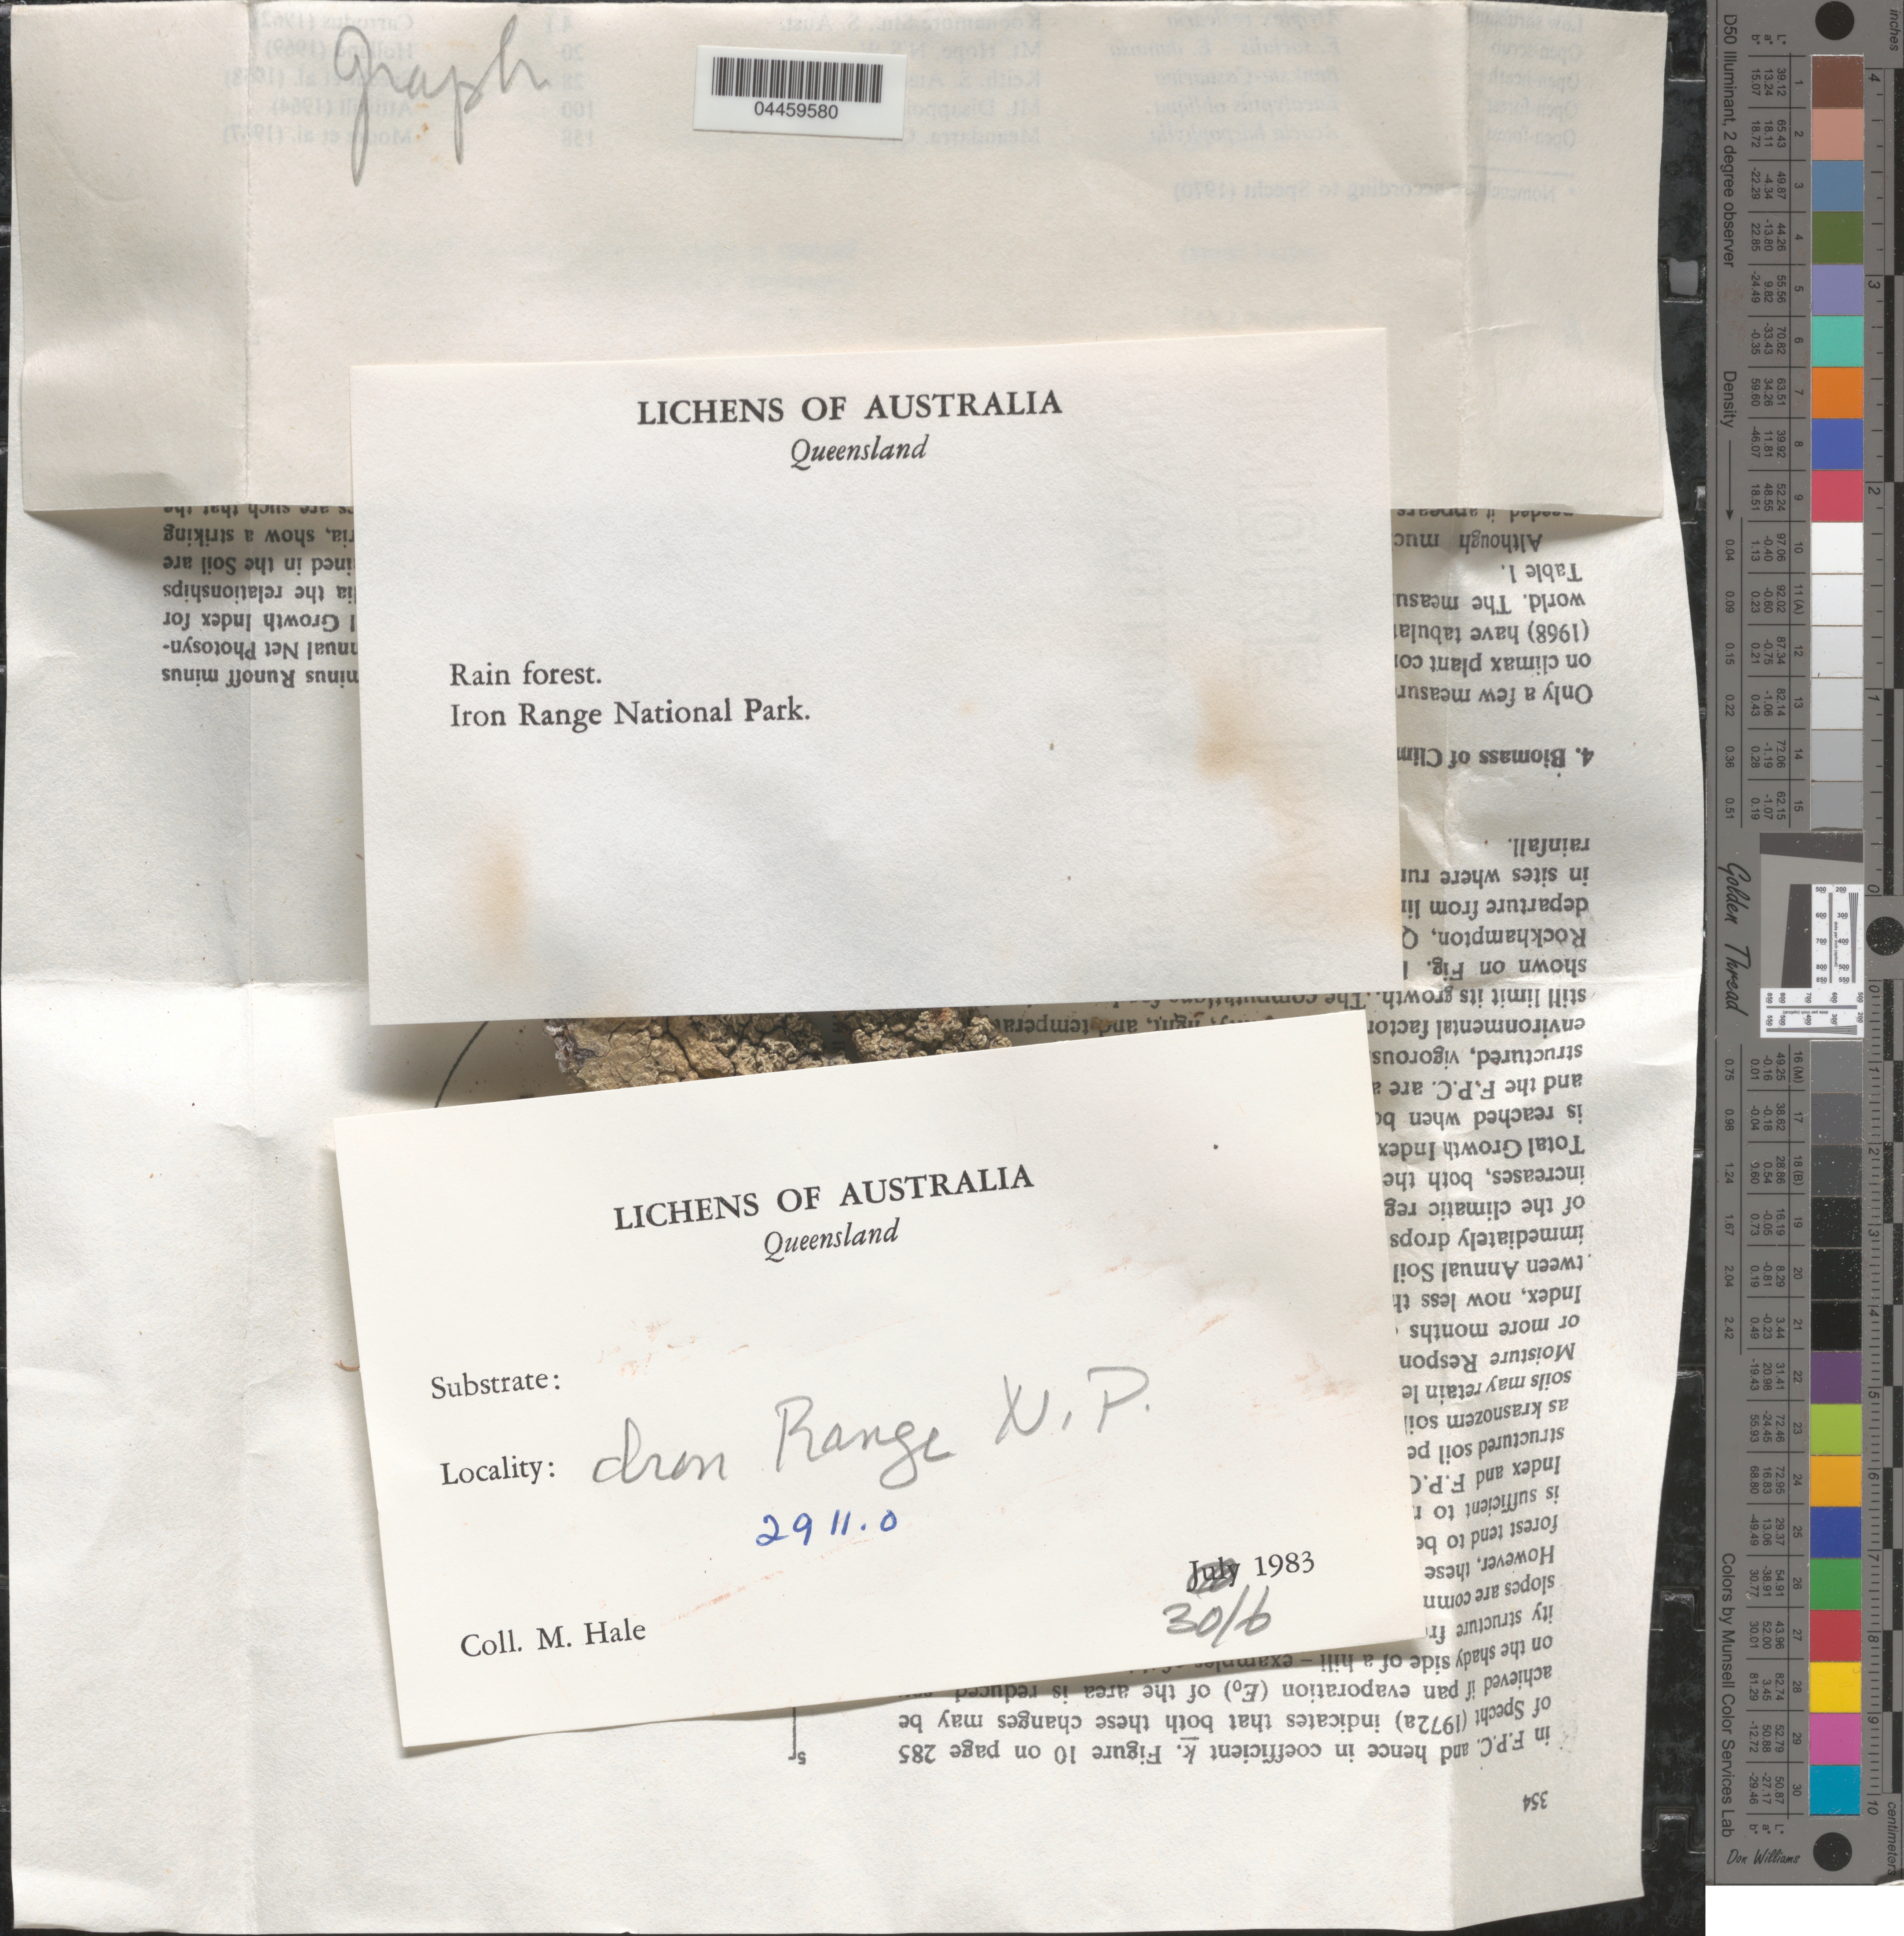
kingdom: Fungi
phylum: Ascomycota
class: Lecanoromycetes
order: Ostropales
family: Graphidaceae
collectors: M. Hale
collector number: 29110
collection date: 1983-06-30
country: Australia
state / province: Queensland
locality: Iron Range National Park.